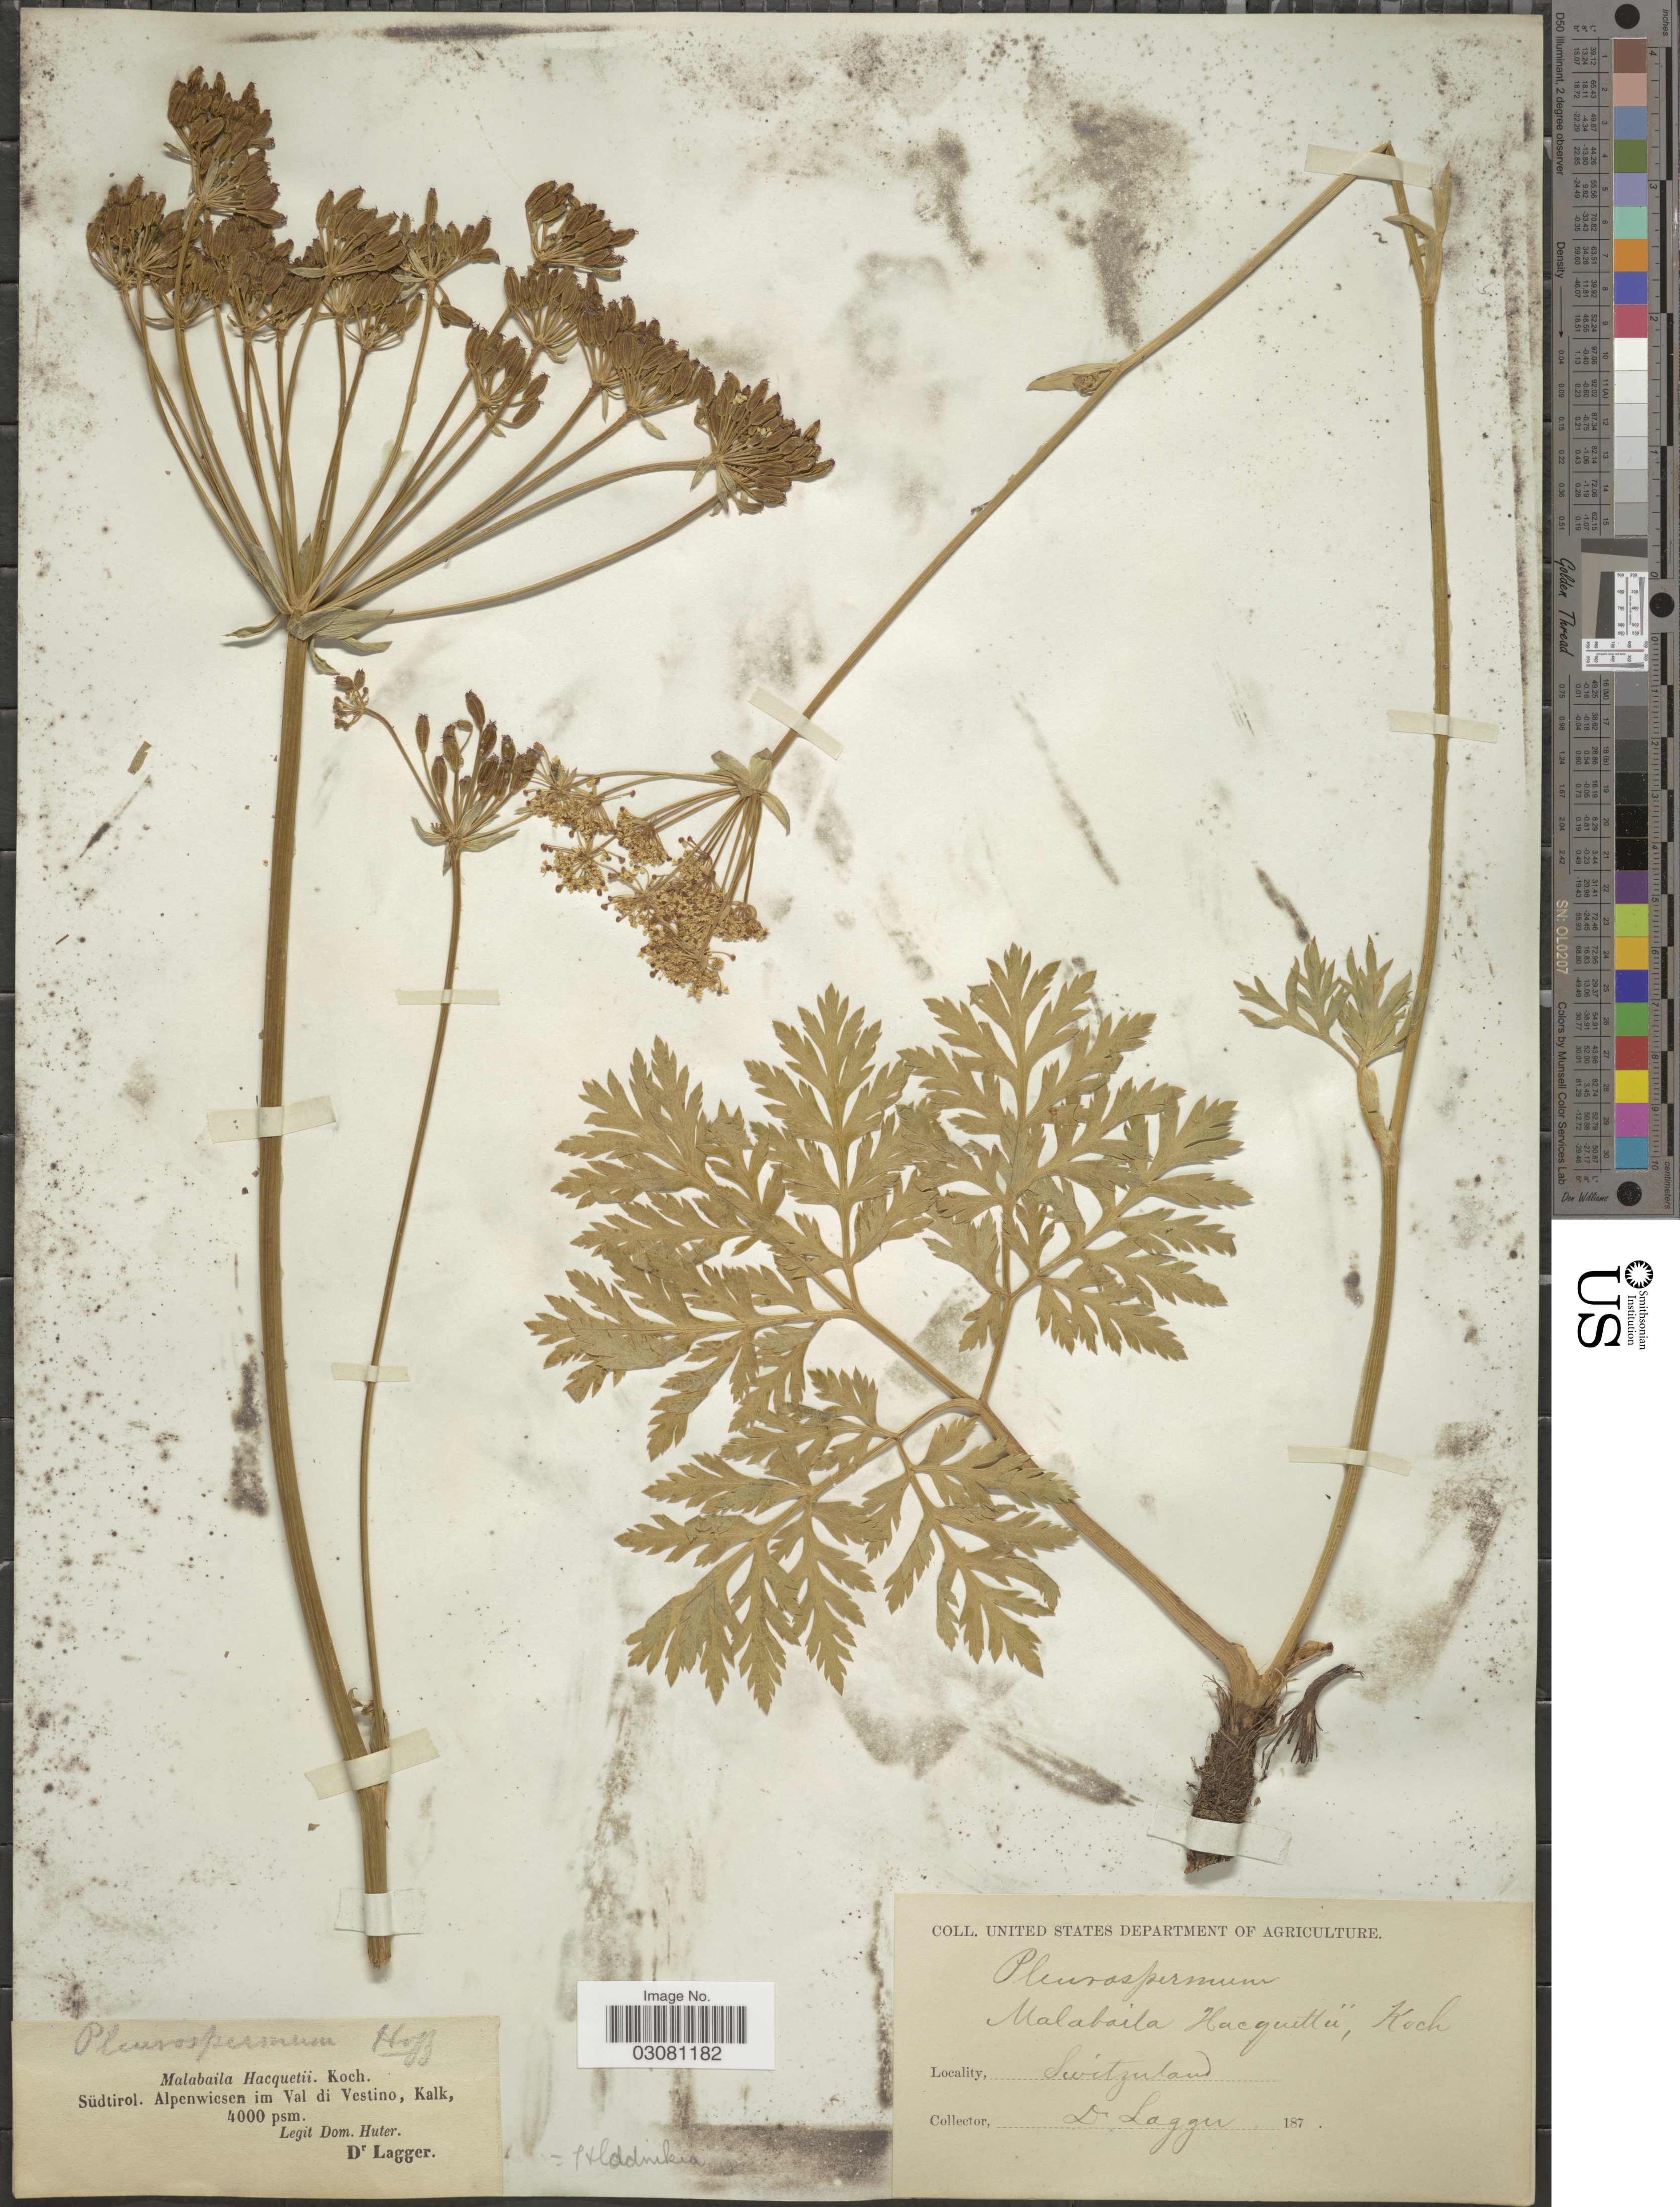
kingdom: Plantae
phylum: Tracheophyta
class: Magnoliopsida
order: Apiales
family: Apiaceae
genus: Hladnikia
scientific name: Hladnikia golaka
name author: (Hacq.) Rchb. f.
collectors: F. J. Lagger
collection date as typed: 187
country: Switzerland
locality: Südtirol. Alpenwiesen im Val di Vestino, Kalk.